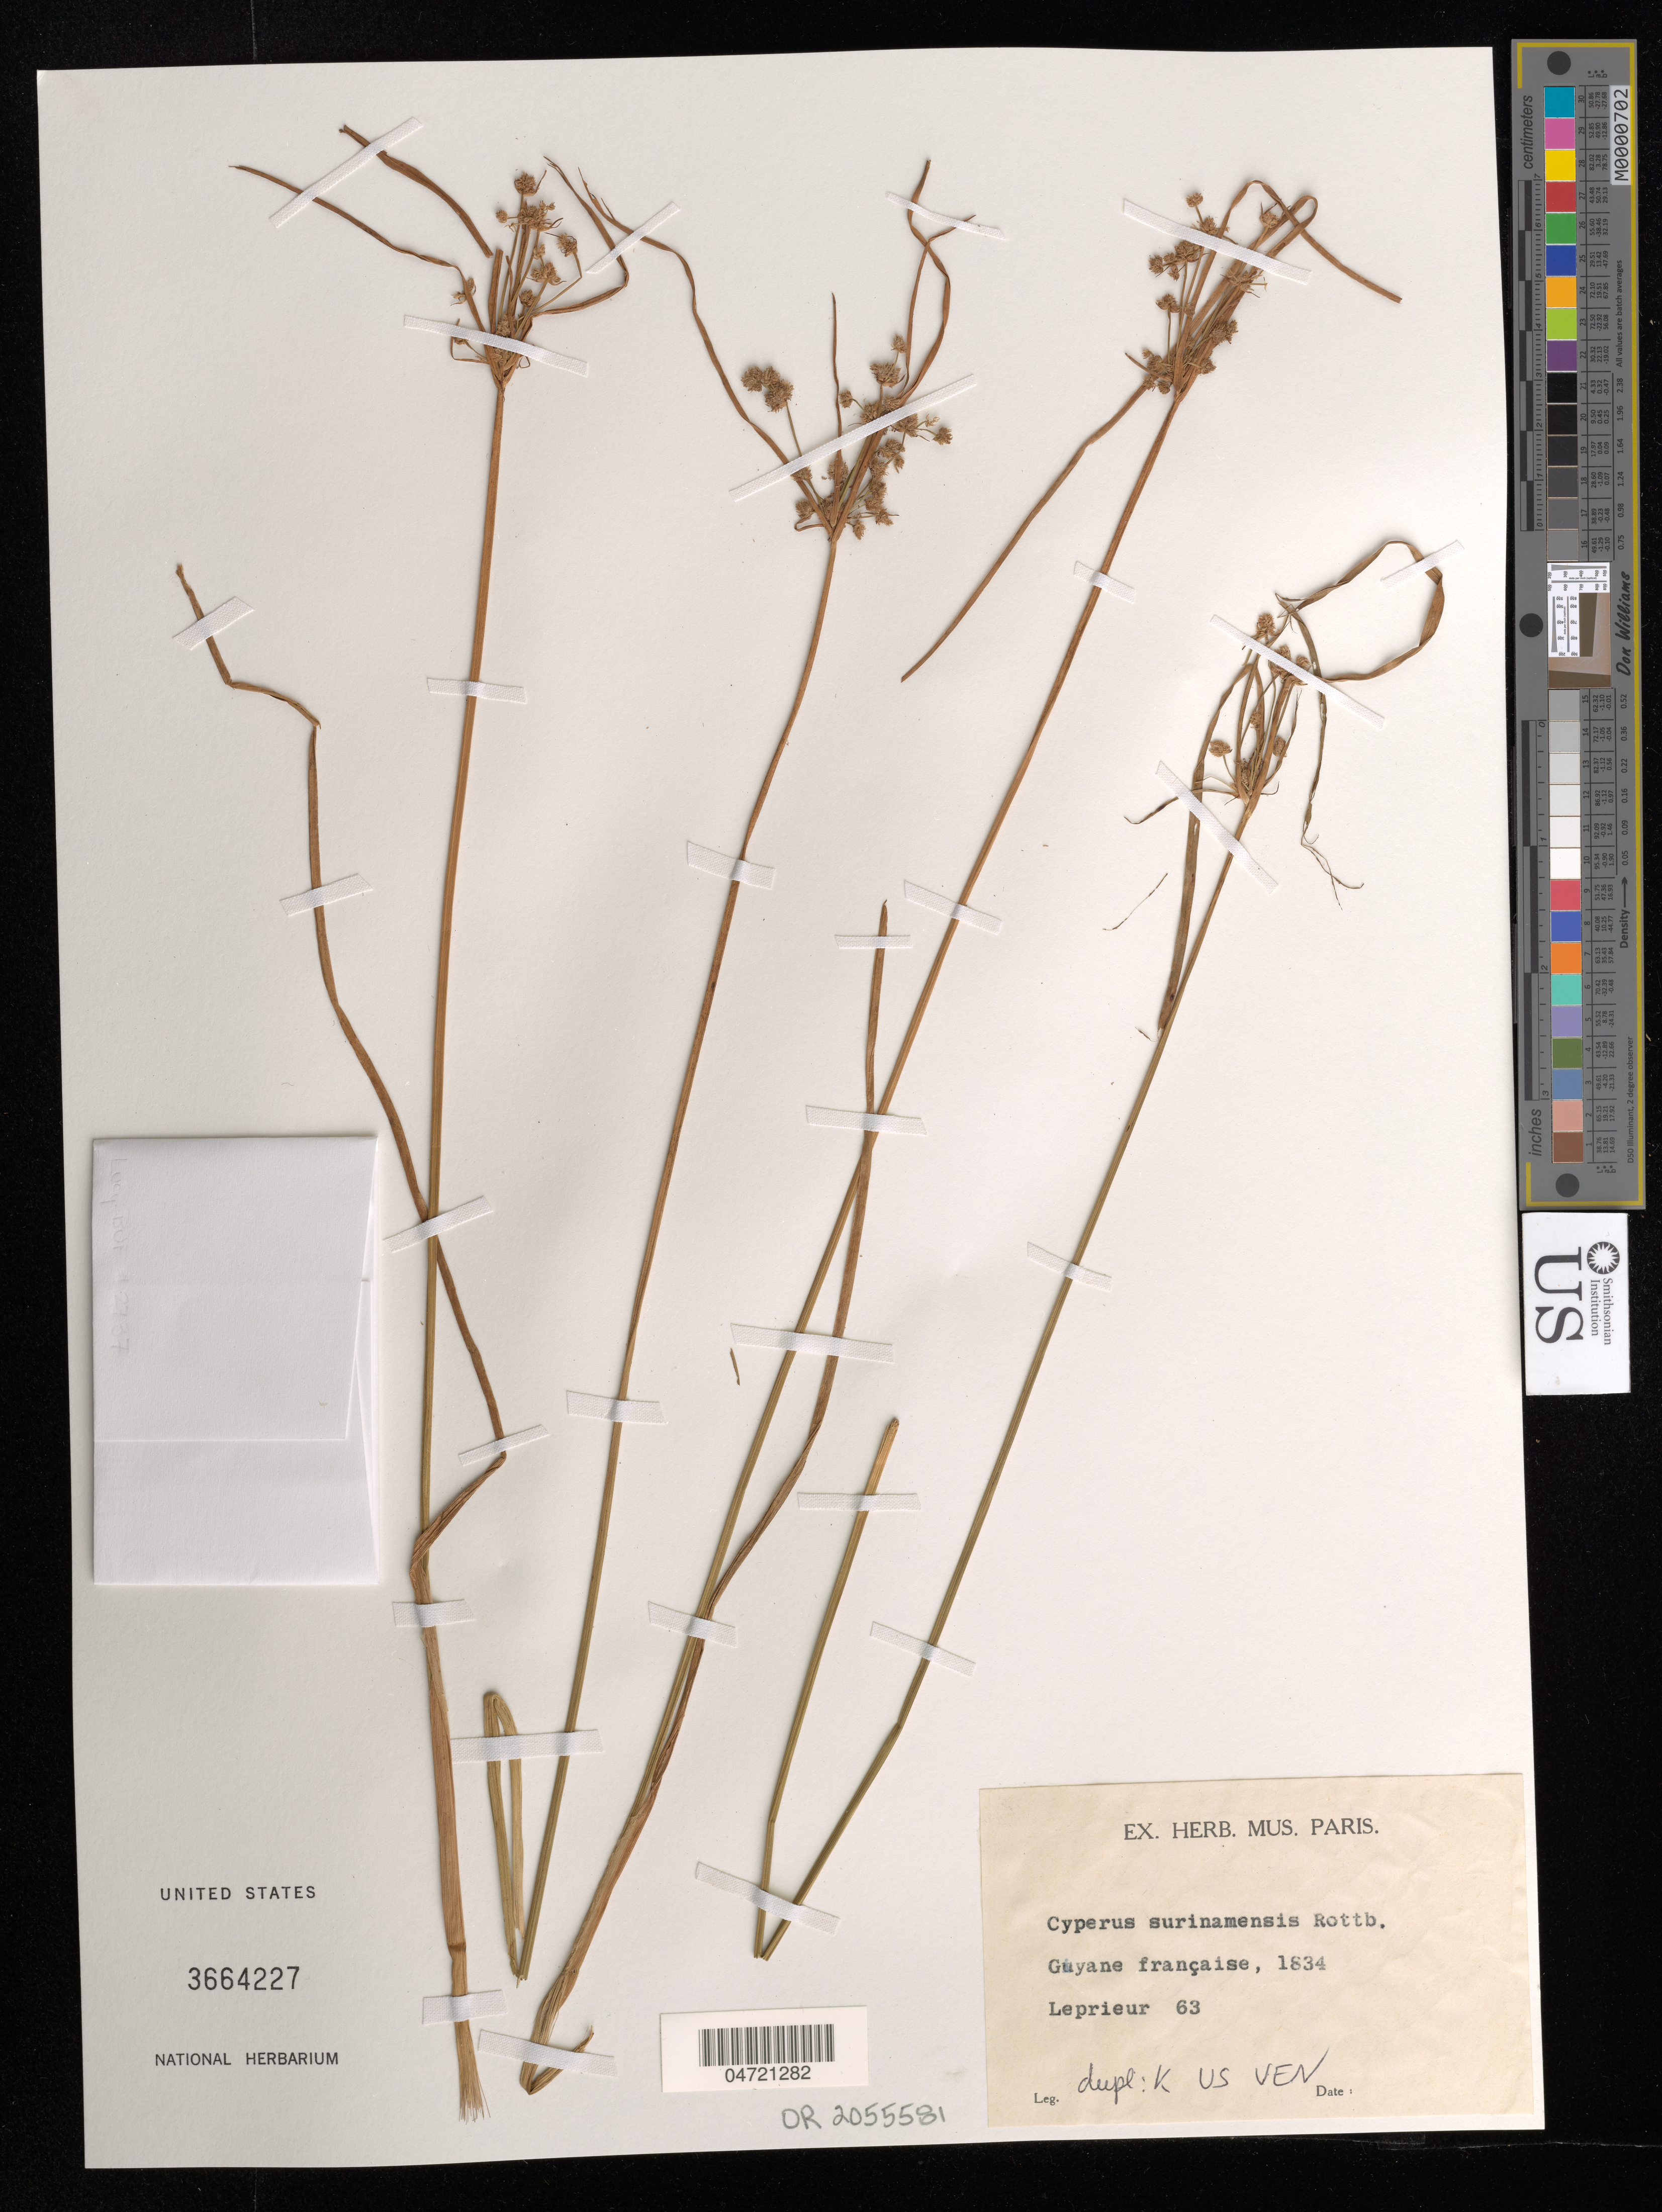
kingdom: Plantae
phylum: Tracheophyta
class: Liliopsida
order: Poales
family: Cyperaceae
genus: Cyperus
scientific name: Cyperus surinamensis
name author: Rottb.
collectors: F. M. R. Leprieur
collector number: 63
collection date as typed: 1834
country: French Guiana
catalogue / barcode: US 3664227